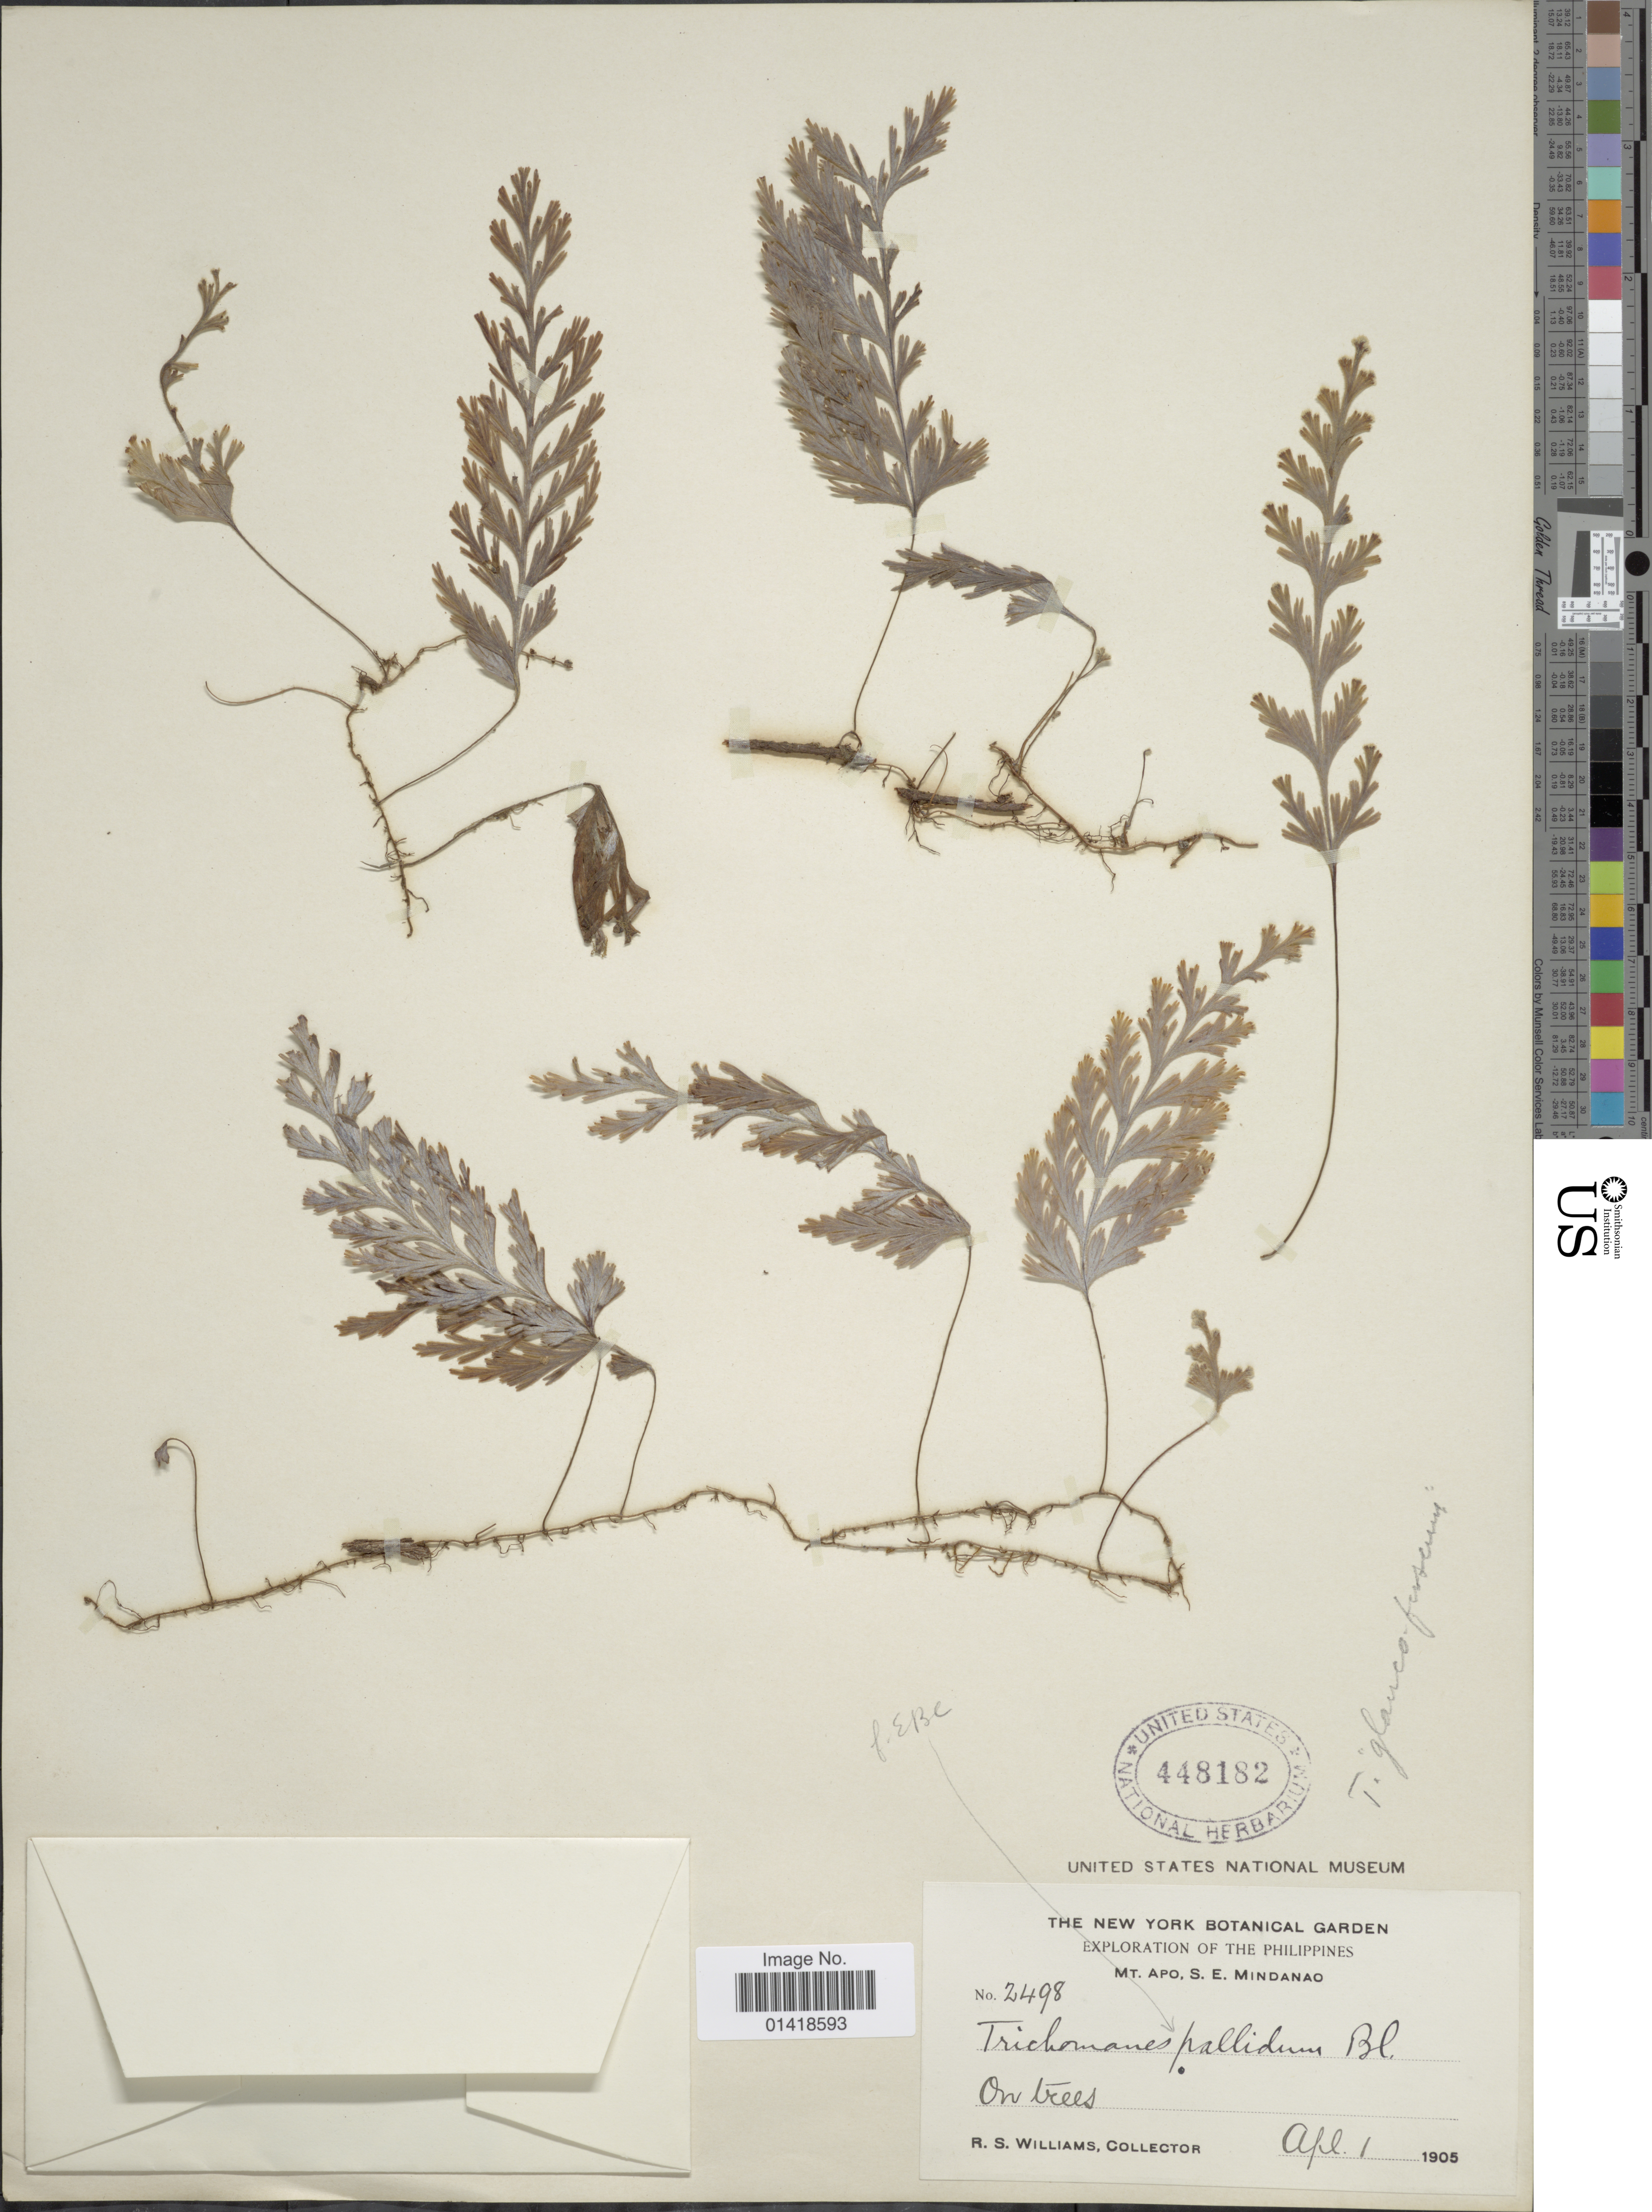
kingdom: Plantae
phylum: Tracheophyta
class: Polypodiopsida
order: Hymenophyllales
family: Hymenophyllaceae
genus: Hymenophyllum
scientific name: Hymenophyllum pallidum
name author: (Blume) Ebihara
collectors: R. S. Williams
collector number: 2498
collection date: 1905-04-01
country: Philippines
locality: The Philippines. Mt. Apo, S.E Mindanao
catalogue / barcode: US 448182